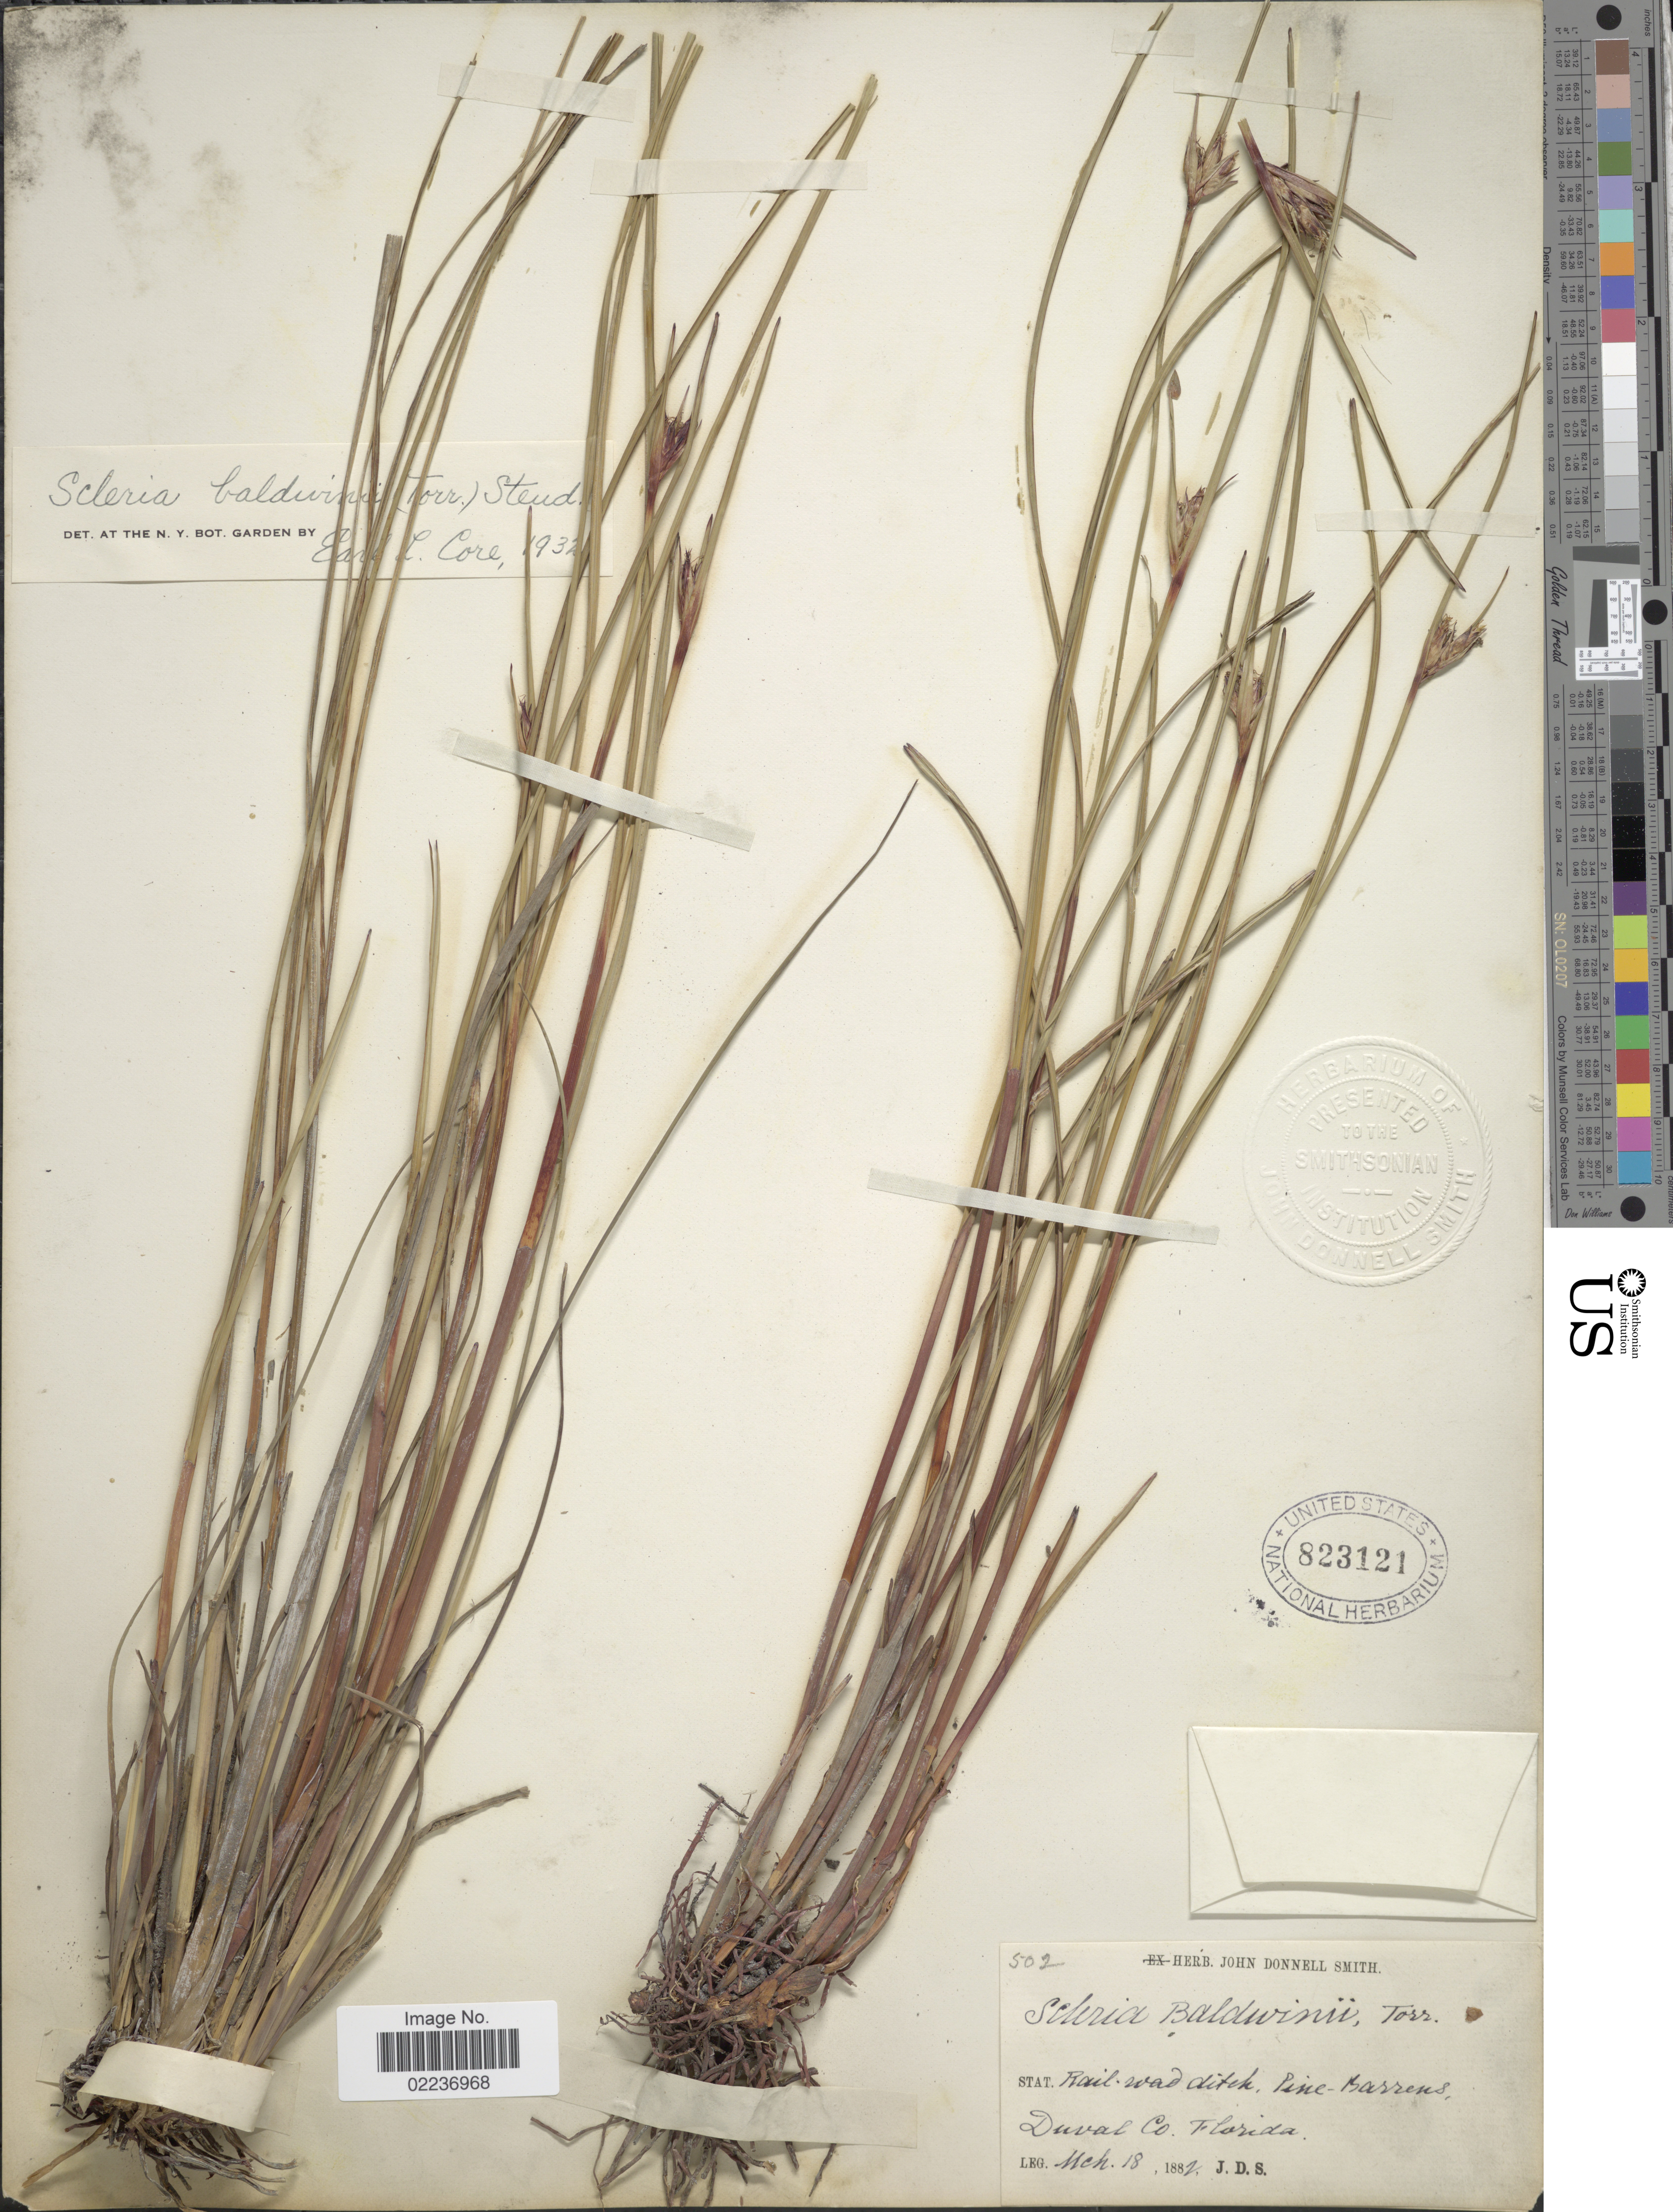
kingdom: Plantae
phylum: Tracheophyta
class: Liliopsida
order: Poales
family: Cyperaceae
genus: Scleria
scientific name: Scleria baldwinii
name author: (Torr.) Steud.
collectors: J. Donnell Smith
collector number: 502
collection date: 1882-03-16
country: United States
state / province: Florida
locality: Rail road ditch, Pine-barrens, Duval Co.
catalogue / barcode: US 823121